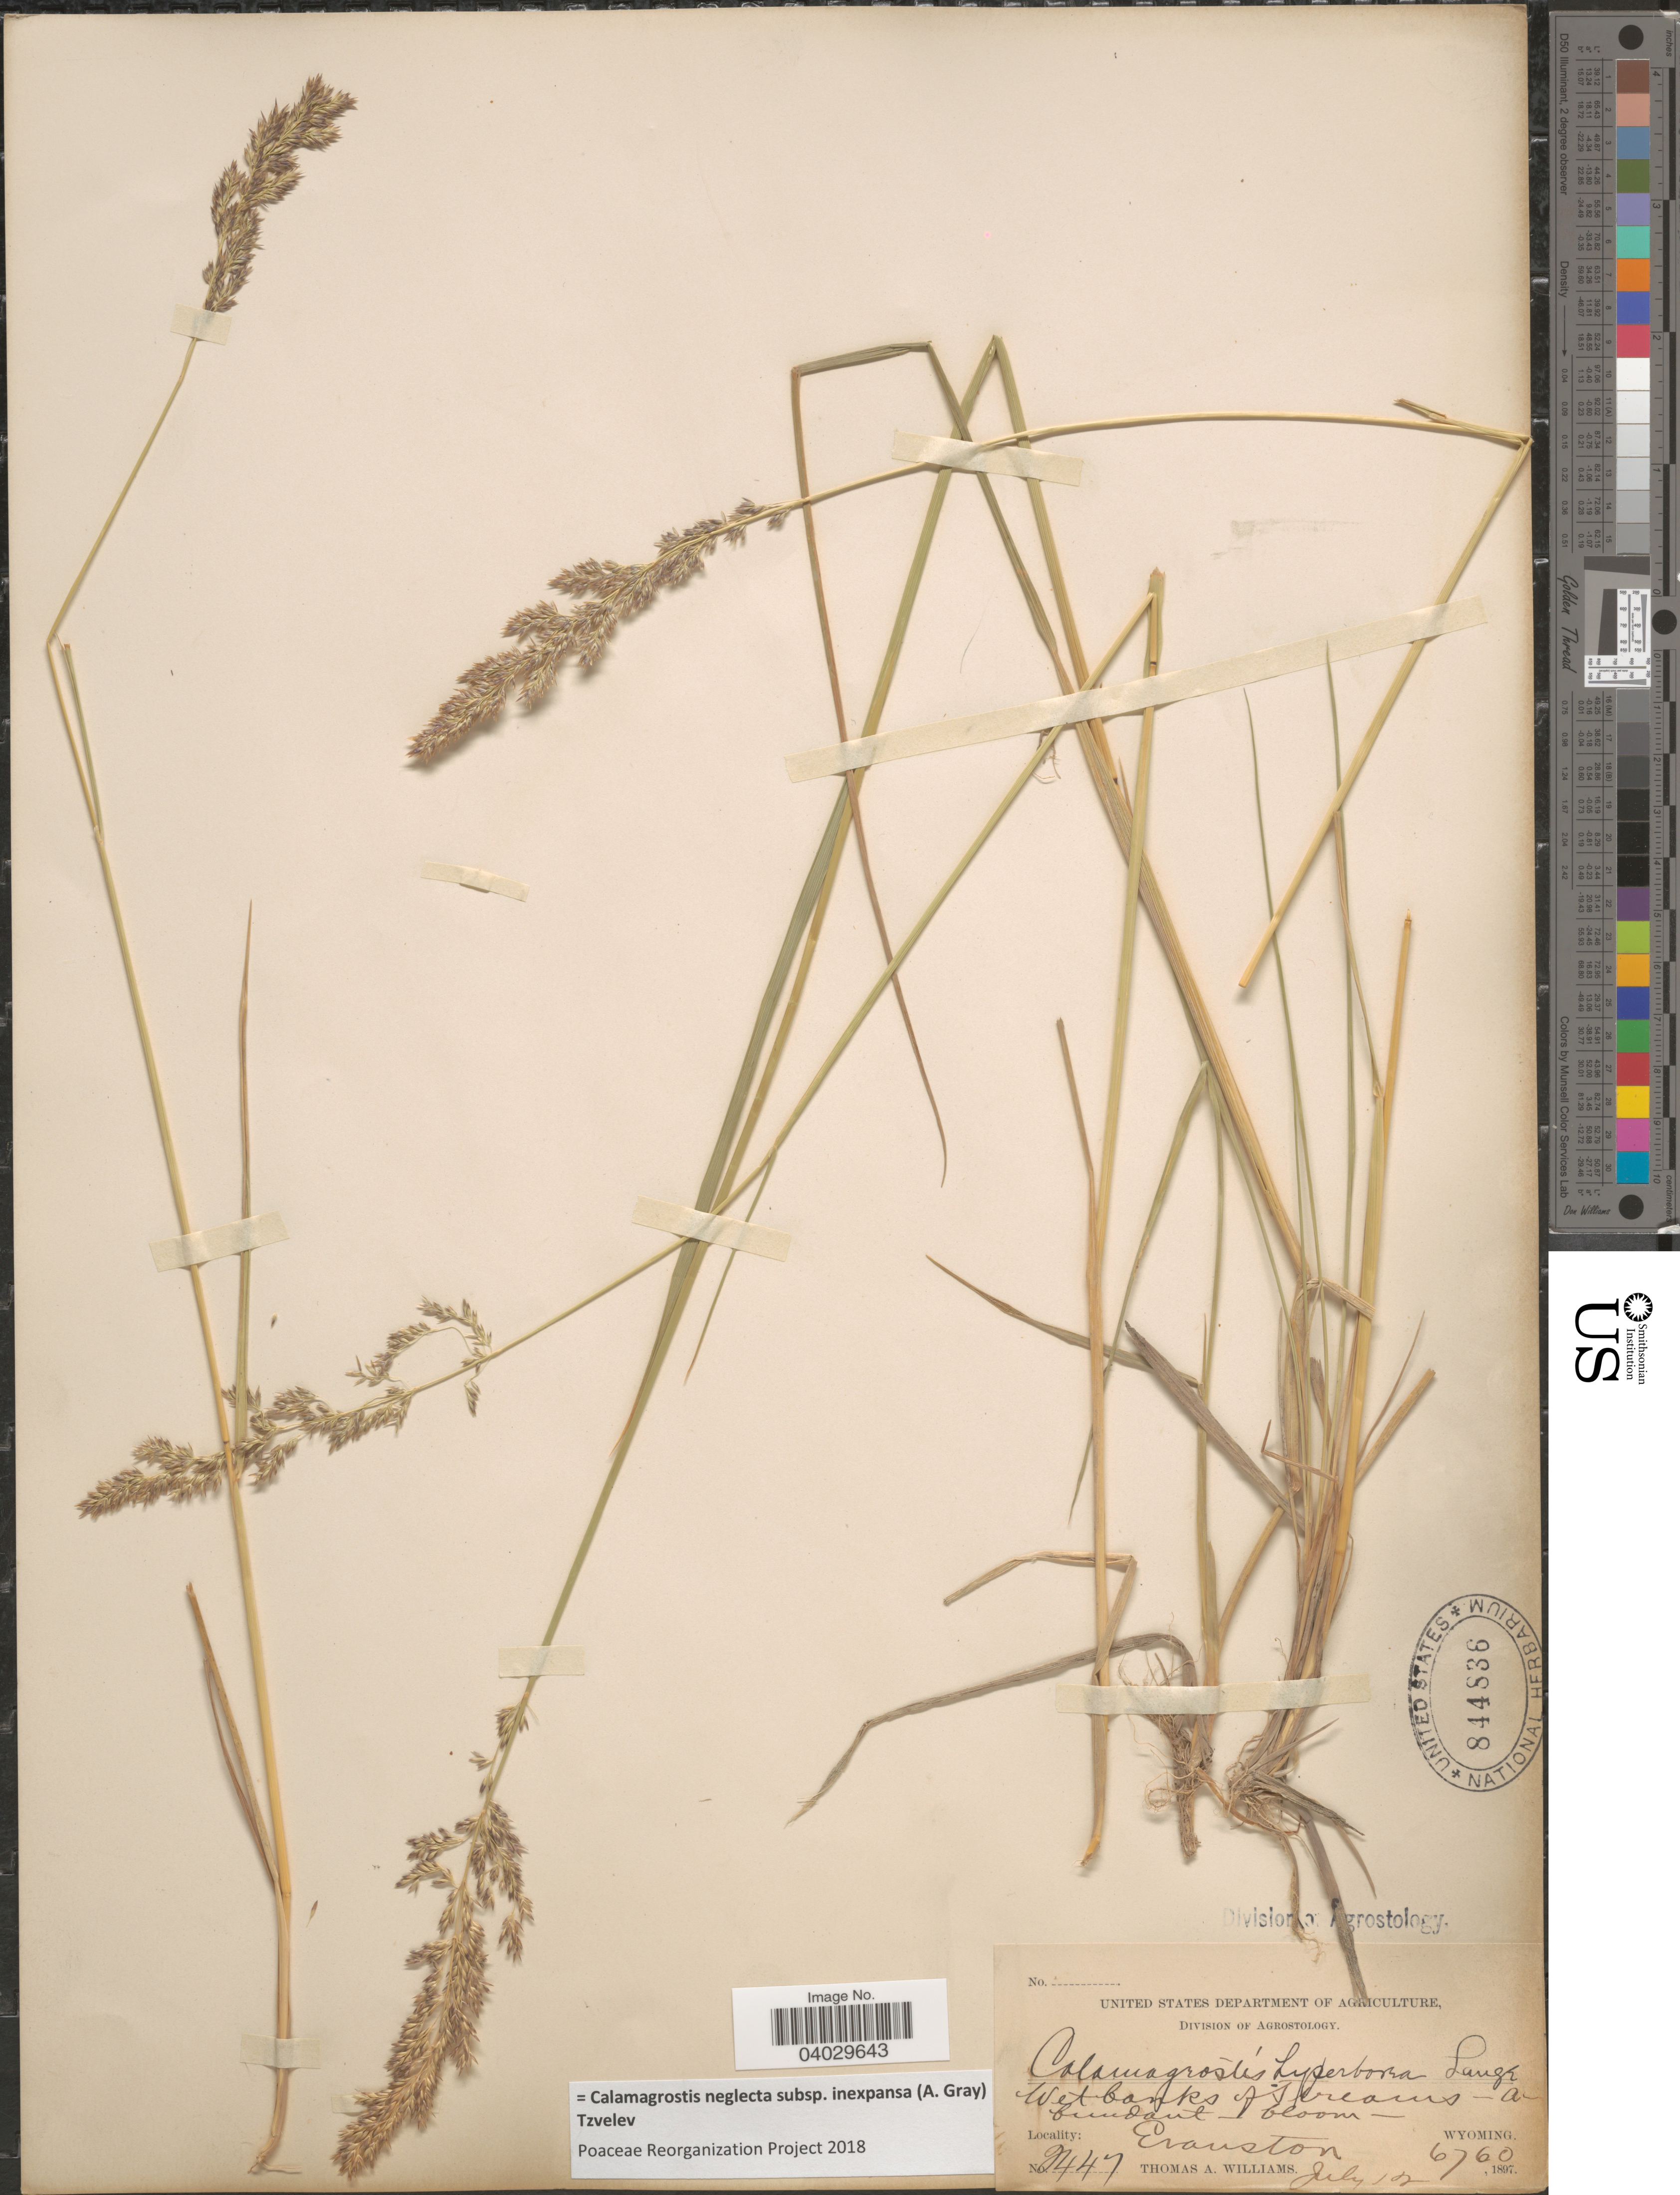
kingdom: Plantae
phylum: Tracheophyta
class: Liliopsida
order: Poales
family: Poaceae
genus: Calamagrostis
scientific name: Calamagrostis neglecta subsp. inexpansa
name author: (A. Gray) Tzvelev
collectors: T. A. Williams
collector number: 2447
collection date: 1897-07-12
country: United States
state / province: Wyoming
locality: Evanston.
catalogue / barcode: US 844886